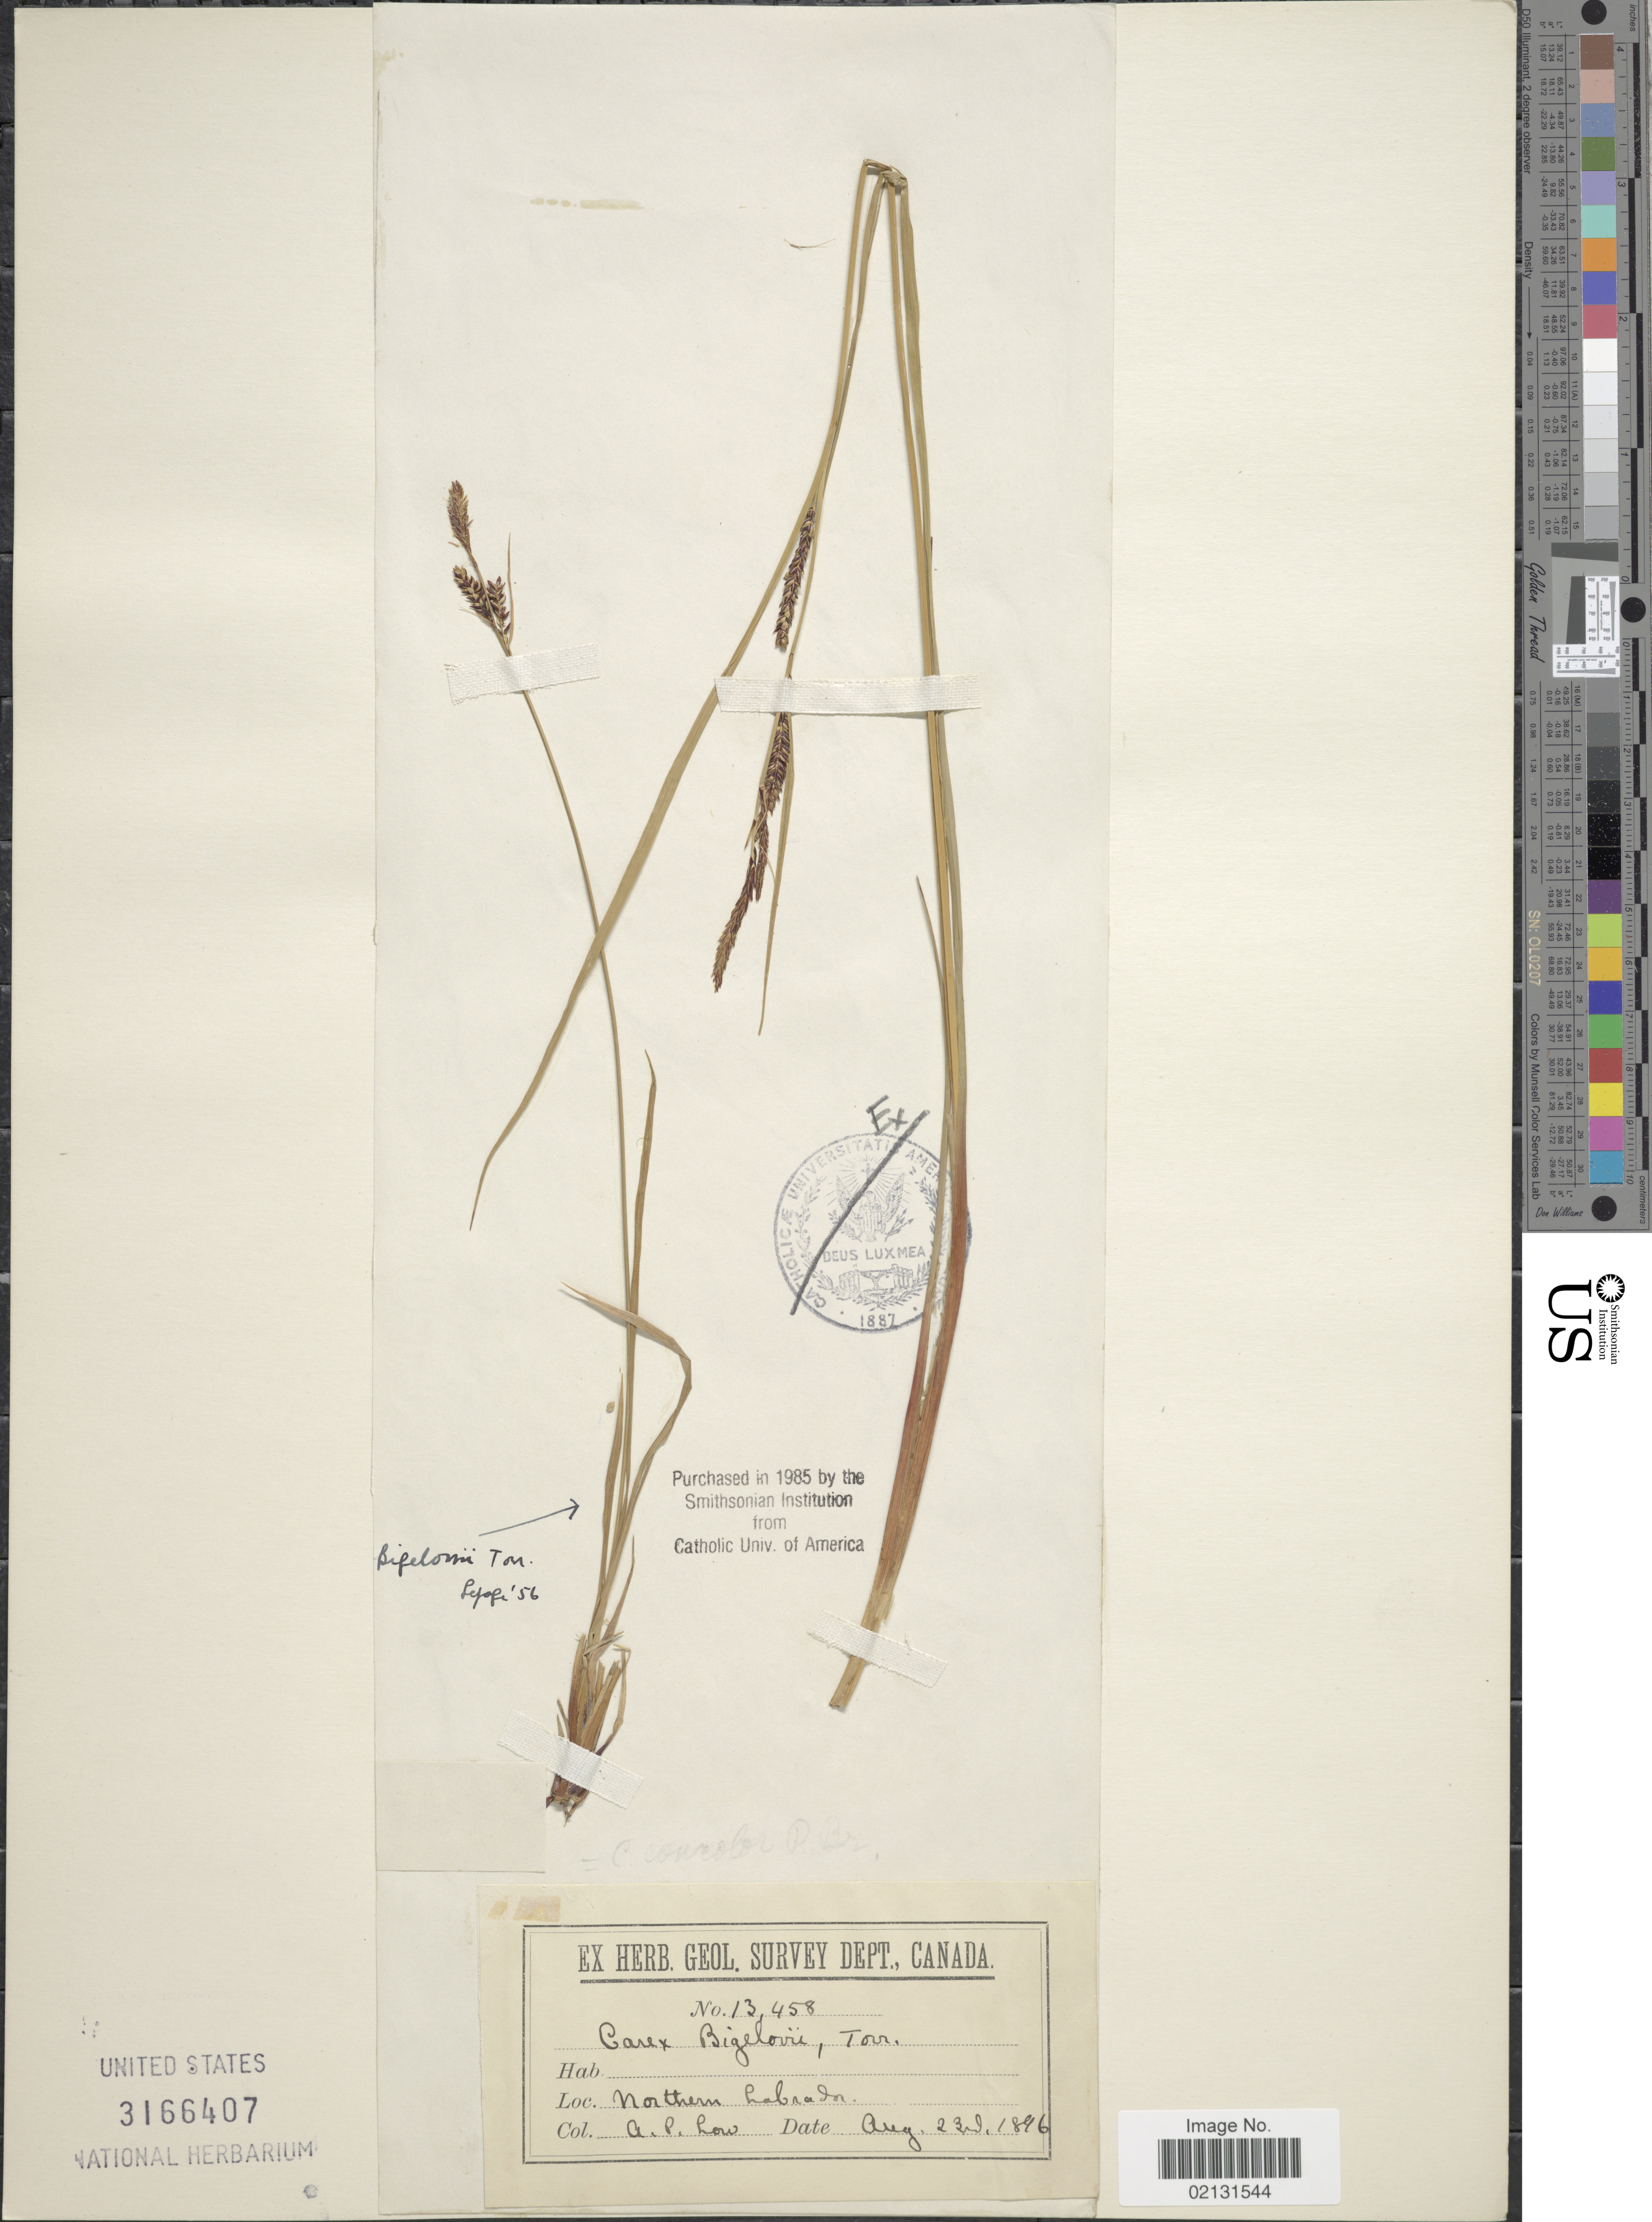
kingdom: Plantae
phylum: Tracheophyta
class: Liliopsida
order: Poales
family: Cyperaceae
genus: Carex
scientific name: Carex bigelowii subsp. bigelowii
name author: Torr. ex Schwein.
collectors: A. Low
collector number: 13458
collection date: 1896-08-23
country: Canada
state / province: Newfoundland and Labrador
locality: Northern Labrador.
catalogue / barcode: US 3166407